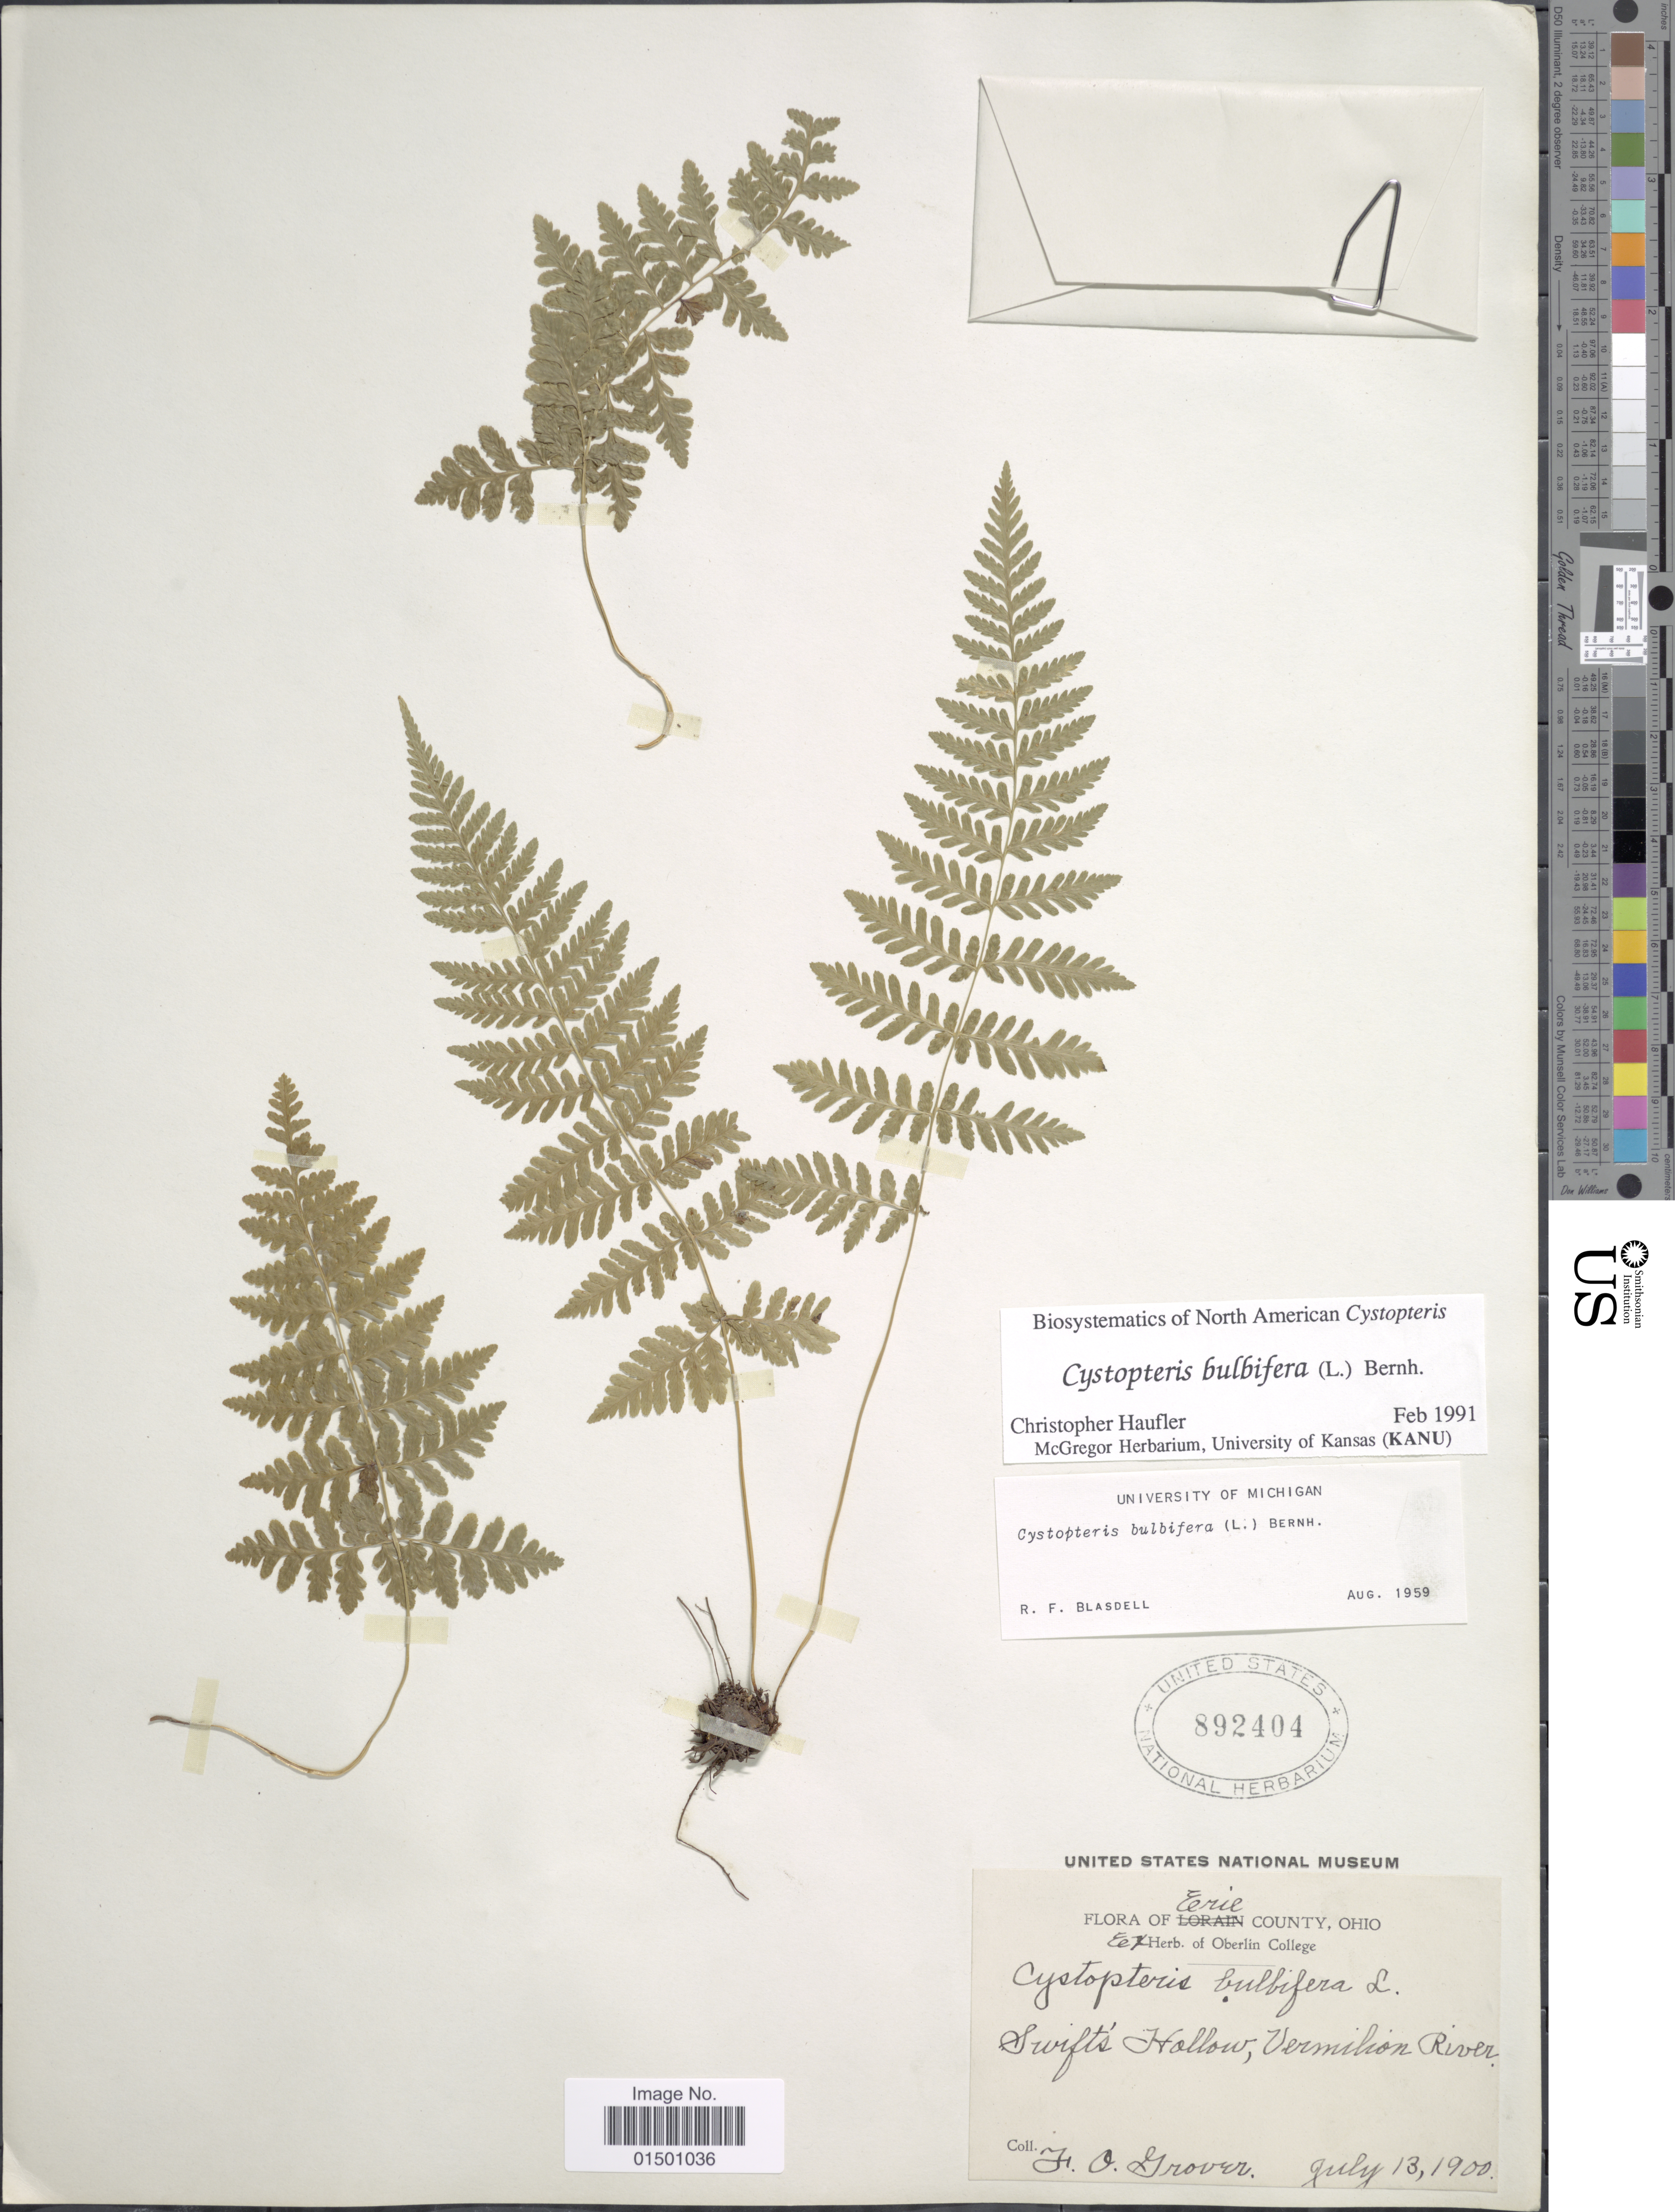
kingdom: Plantae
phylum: Tracheophyta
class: Polypodiopsida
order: Polypodiales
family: Cystopteridaceae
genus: Cystopteris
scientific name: Cystopteris bulbifera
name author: (L.) Bernh.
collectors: F. Grover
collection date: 1900-07-13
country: United States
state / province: Ohio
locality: Eerie County, Swifts' Hollow, Vermilion River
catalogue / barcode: US 892404